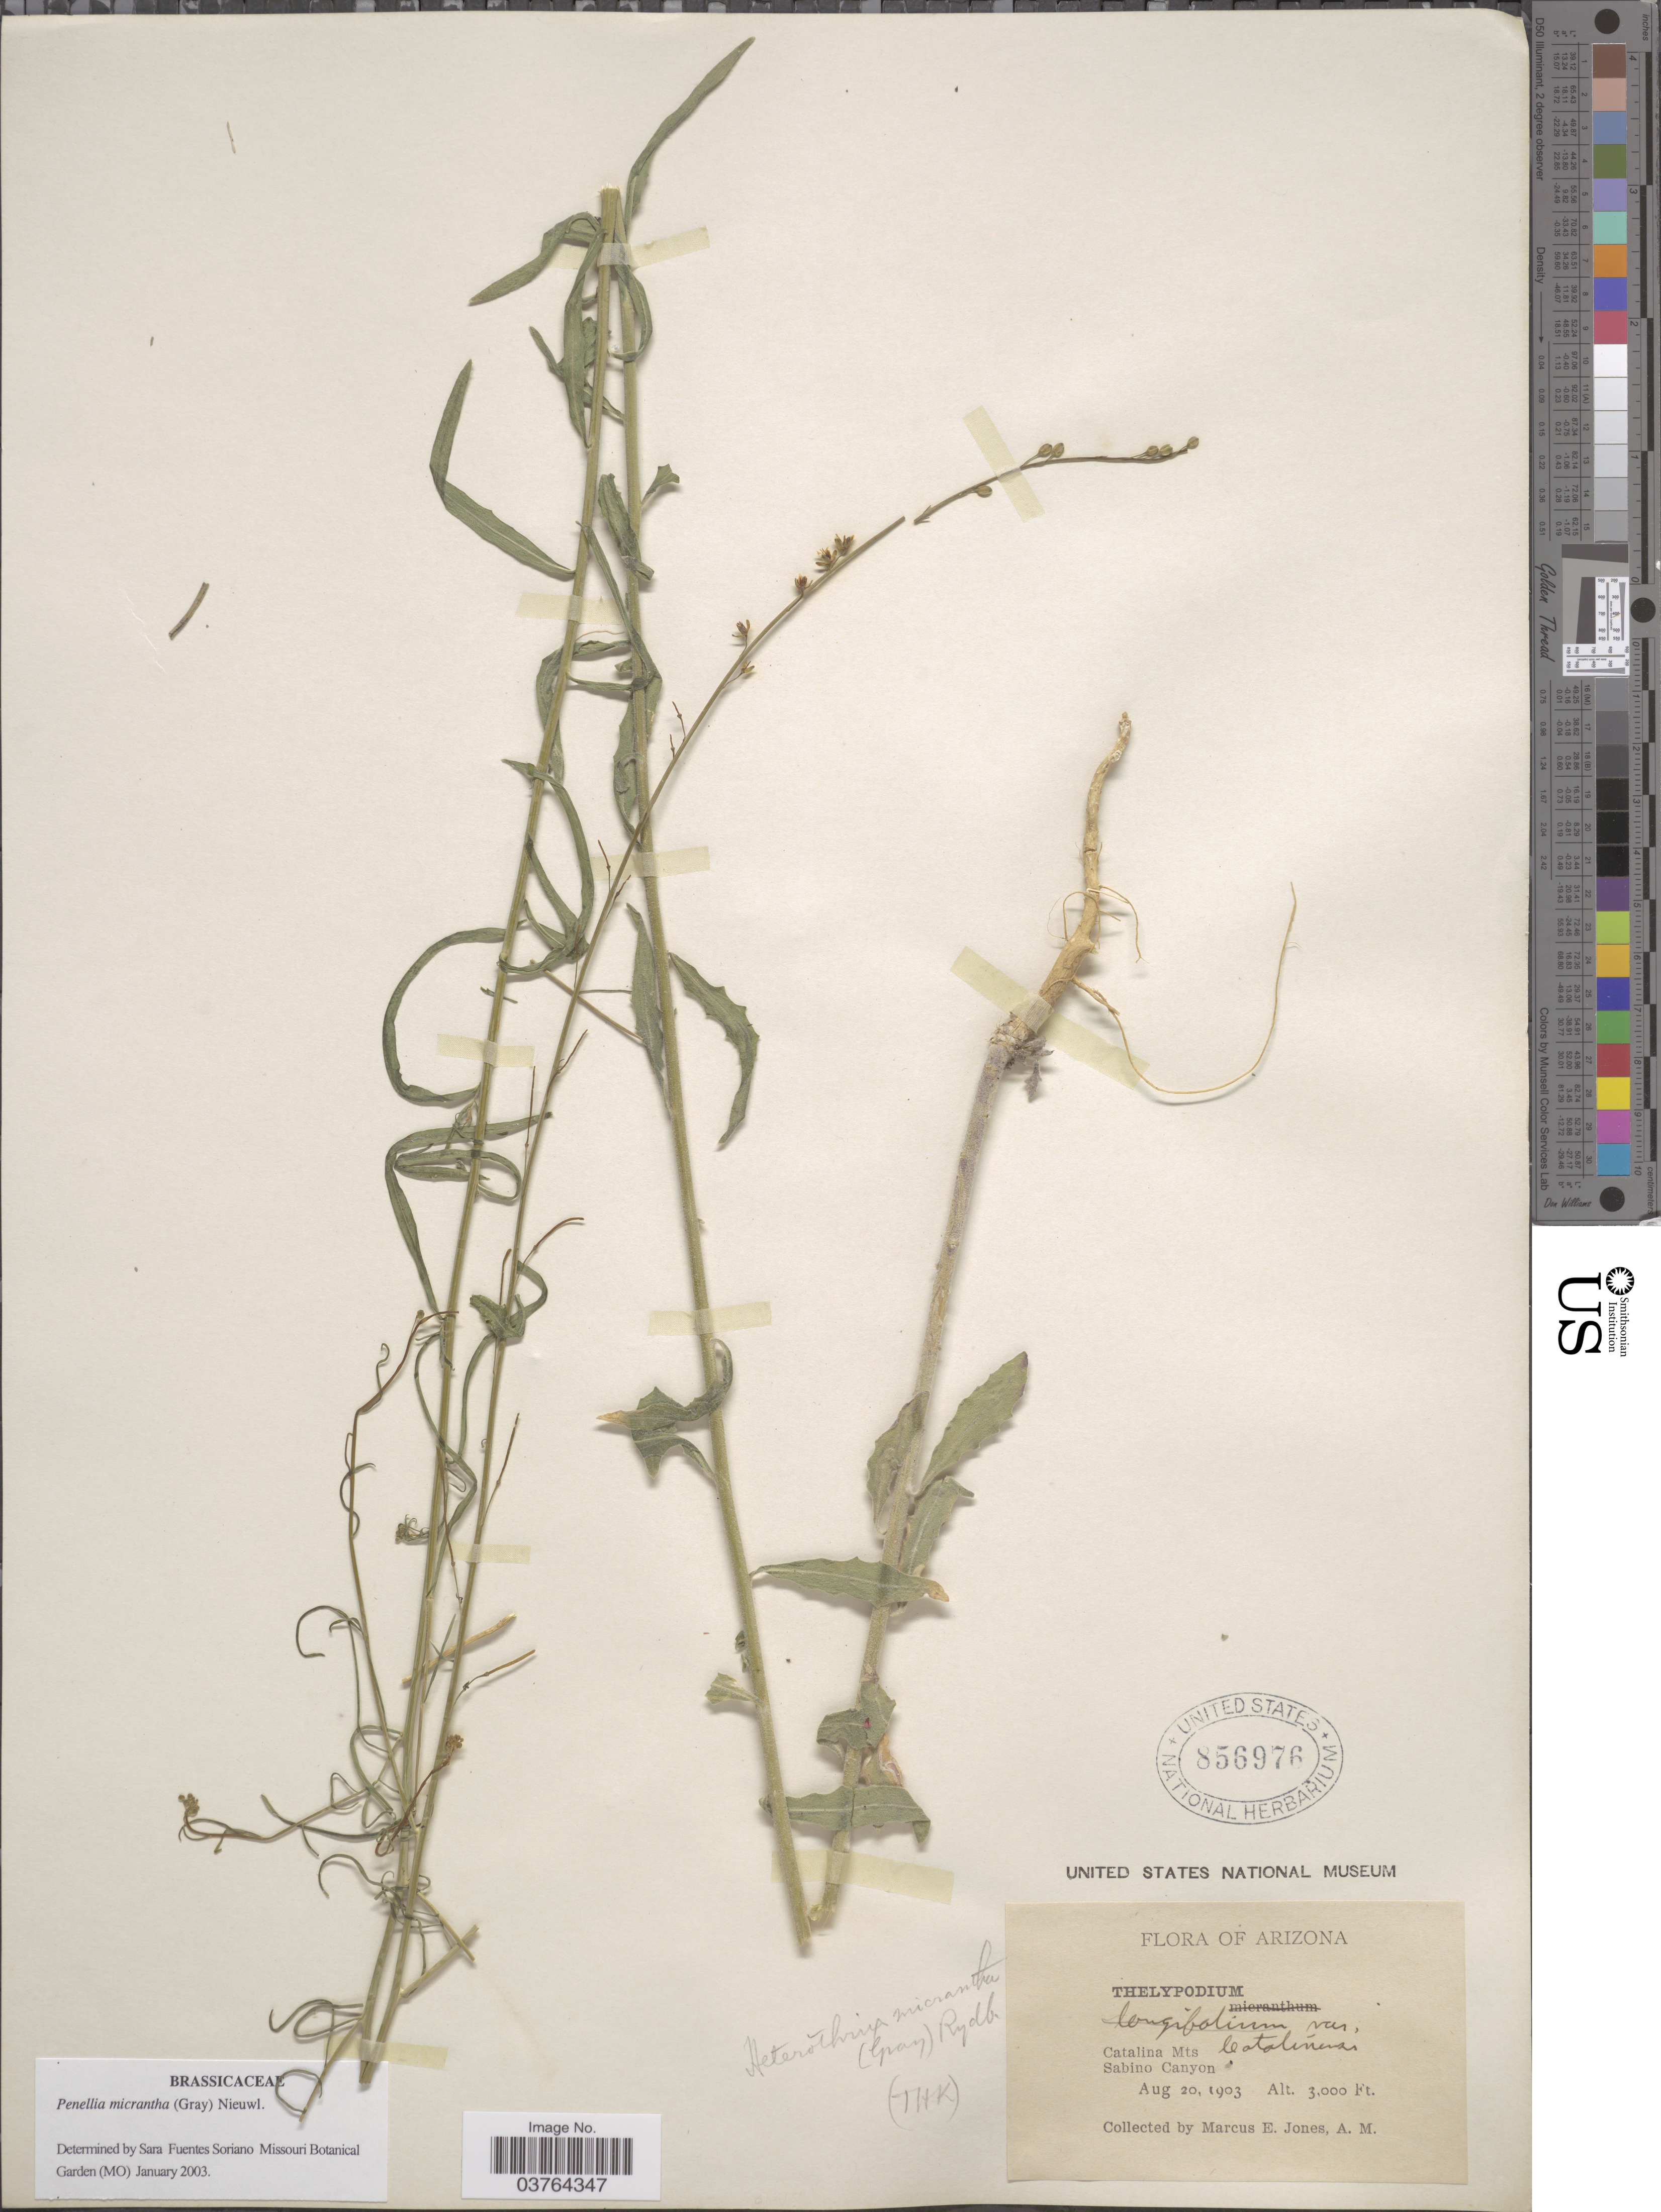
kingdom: Plantae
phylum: Tracheophyta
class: Magnoliopsida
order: Brassicales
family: Brassicaceae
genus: Pennellia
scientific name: Pennellia micrantha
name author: (A. Gray) Nieuwl.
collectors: M. E. Jones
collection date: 1903-08-20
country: United States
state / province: Arizona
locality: Catalina Mts. Sabina Canyon.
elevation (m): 914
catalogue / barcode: US 856976